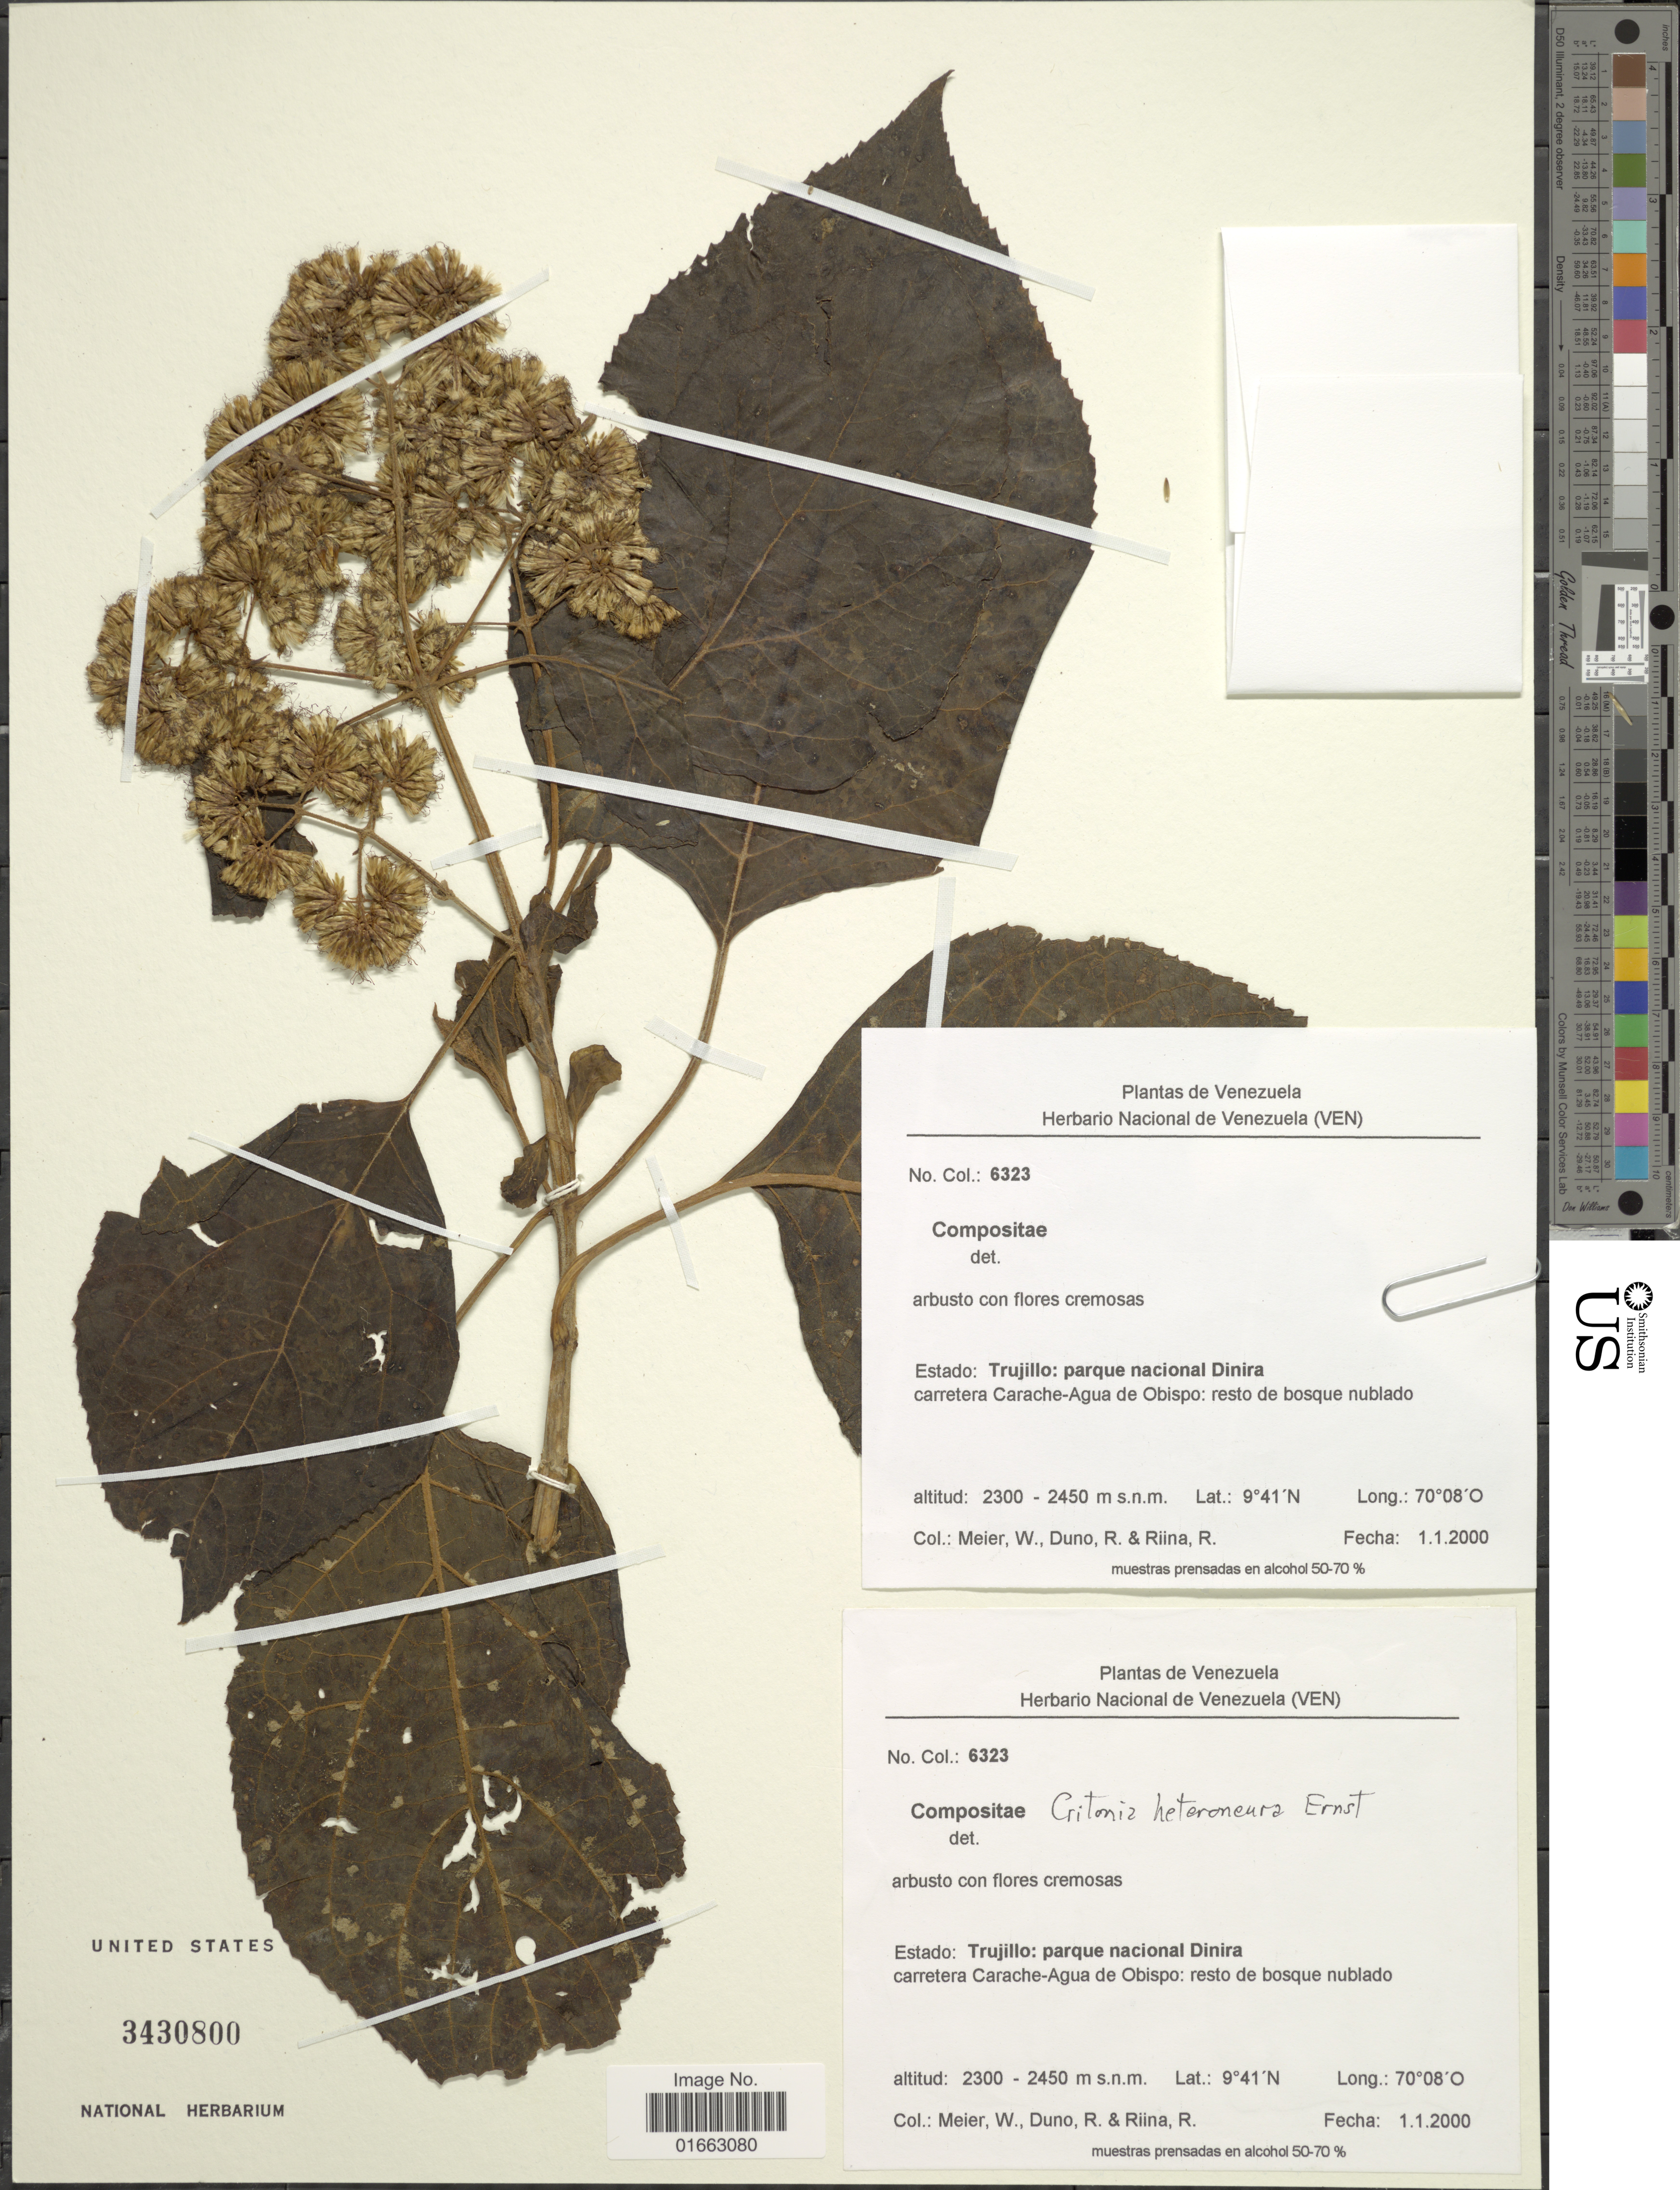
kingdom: Plantae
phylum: Tracheophyta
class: Magnoliopsida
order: Asterales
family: Asteraceae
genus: Critonia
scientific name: Critonia heteroneura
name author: Ernst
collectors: W. Meier, R. Duno de Stefano & R. Riina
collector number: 6323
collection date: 2000-01-01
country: Venezuela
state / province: Trujillo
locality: Parque nacional Dinira, carretera Carache-Agua de Obispo: resto de bosque nublado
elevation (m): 2300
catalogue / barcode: US 3430800